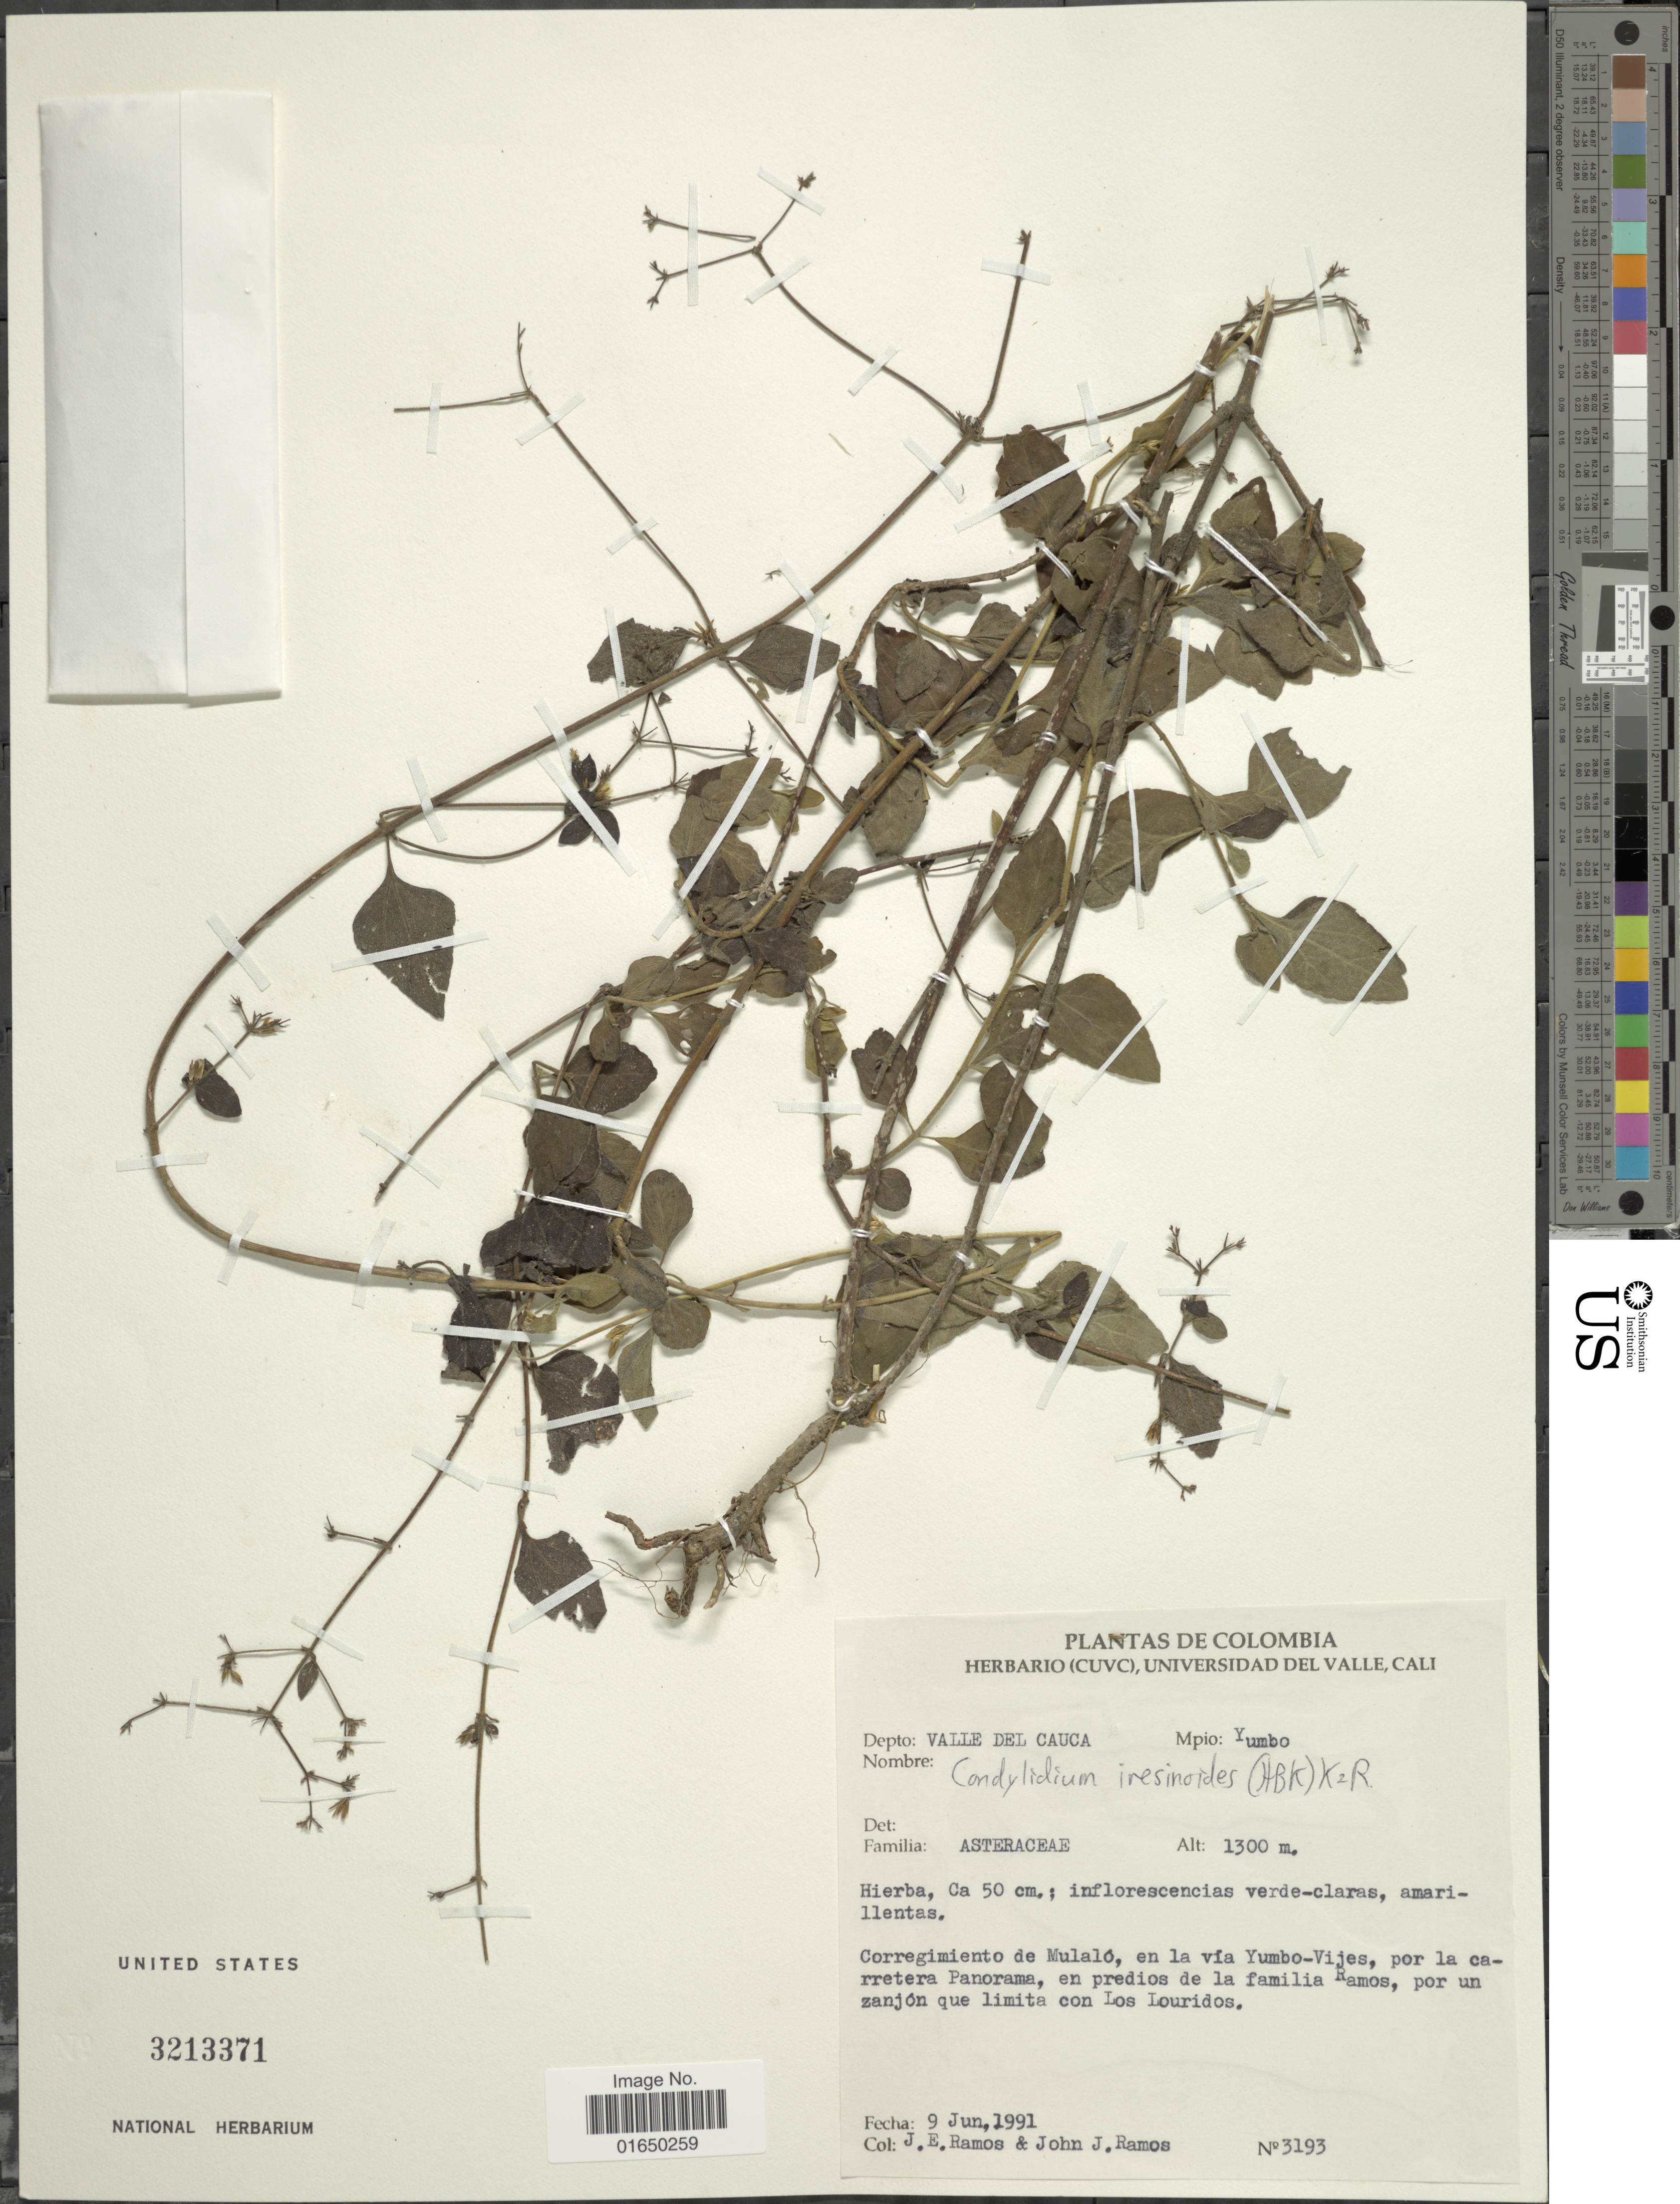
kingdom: Plantae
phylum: Tracheophyta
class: Magnoliopsida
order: Asterales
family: Asteraceae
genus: Condylidium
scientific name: Condylidium iresinoides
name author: (Kunth) R.M. King & H. Rob.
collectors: J. E. Ramos & J. J. Ramos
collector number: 3193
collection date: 1991-06-09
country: Colombia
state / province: Valle del Cauca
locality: Depto: Valle del Cauca, Mpio: Yumbo, Corregimiento de Mulaló, en la via umbo-Vijes, por la carretera Panorama, en predios de la familia Ramos, por un zanjón que limita con Los Louridos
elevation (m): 1300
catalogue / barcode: US 3213371